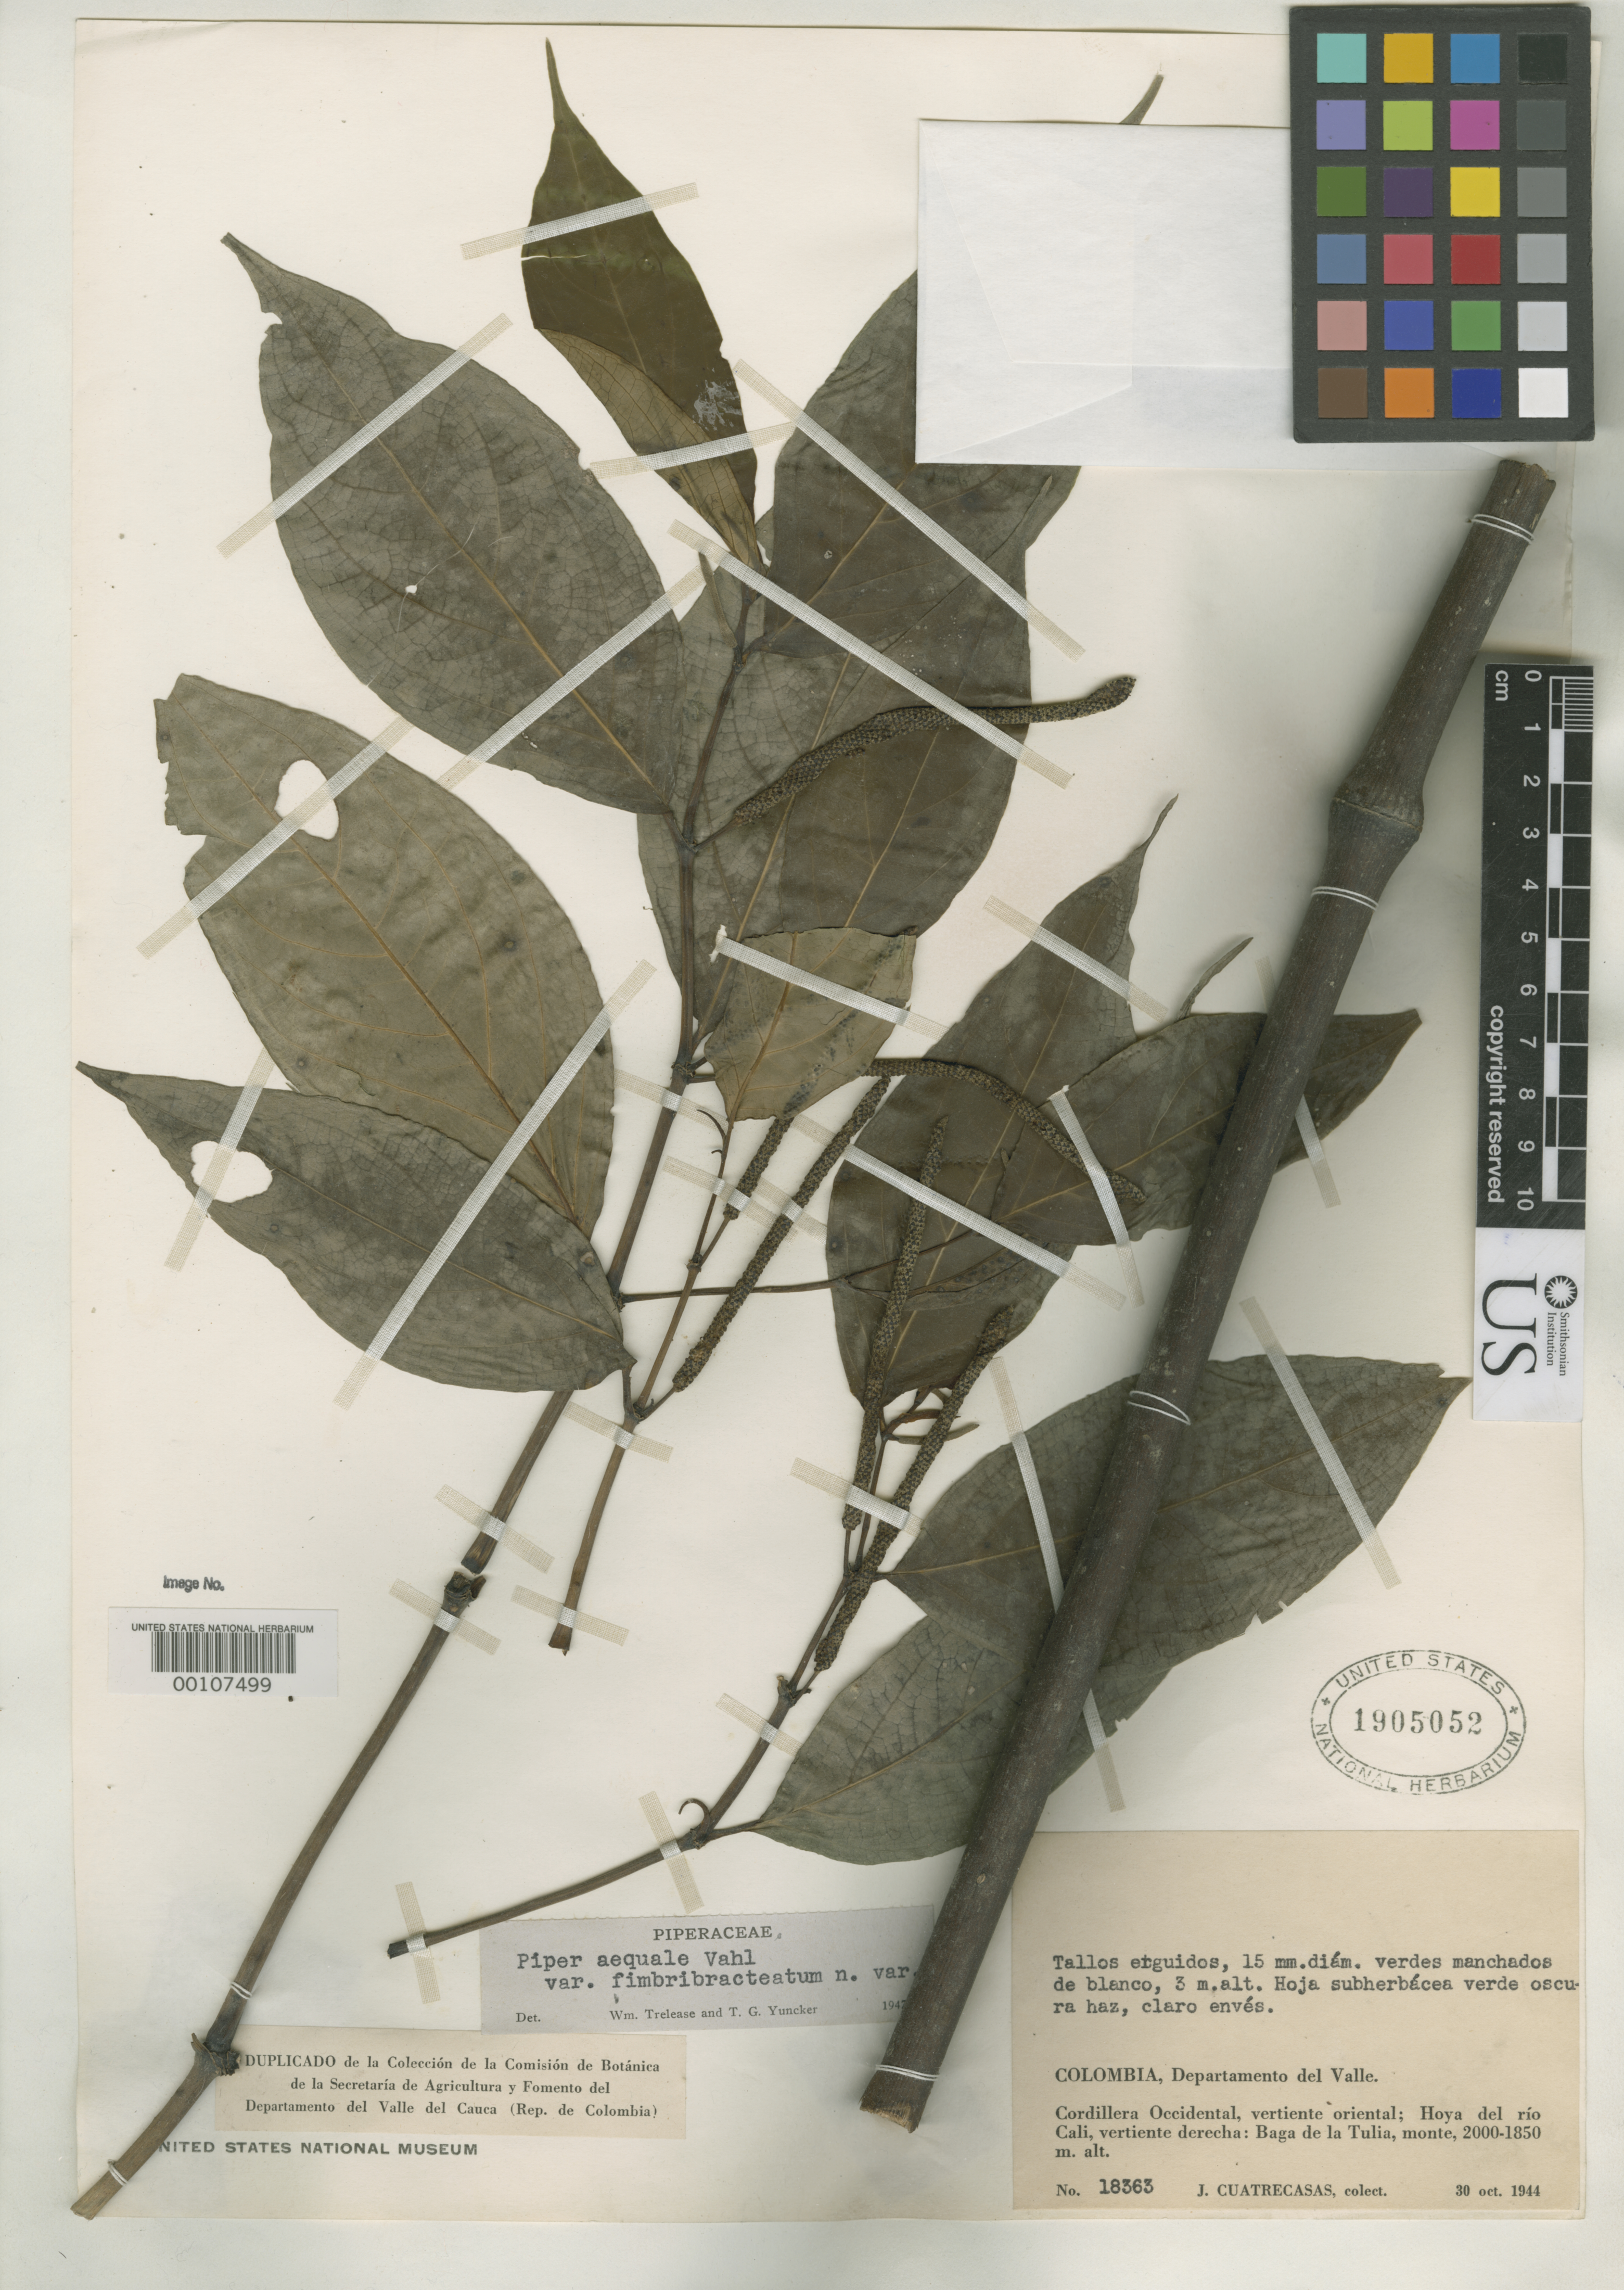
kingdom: Plantae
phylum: Tracheophyta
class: Magnoliopsida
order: Piperales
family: Piperaceae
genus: Piper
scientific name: Piper aequale var. fimbribracteatum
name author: Trel. & Yunck.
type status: Holotype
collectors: J. Cuatrecasas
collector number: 18363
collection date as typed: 30 Oct 1944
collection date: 1944-10-30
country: Colombia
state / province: Valle del Cauca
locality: Rio Cali Valley, Baja de La Tulia.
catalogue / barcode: US 1905052